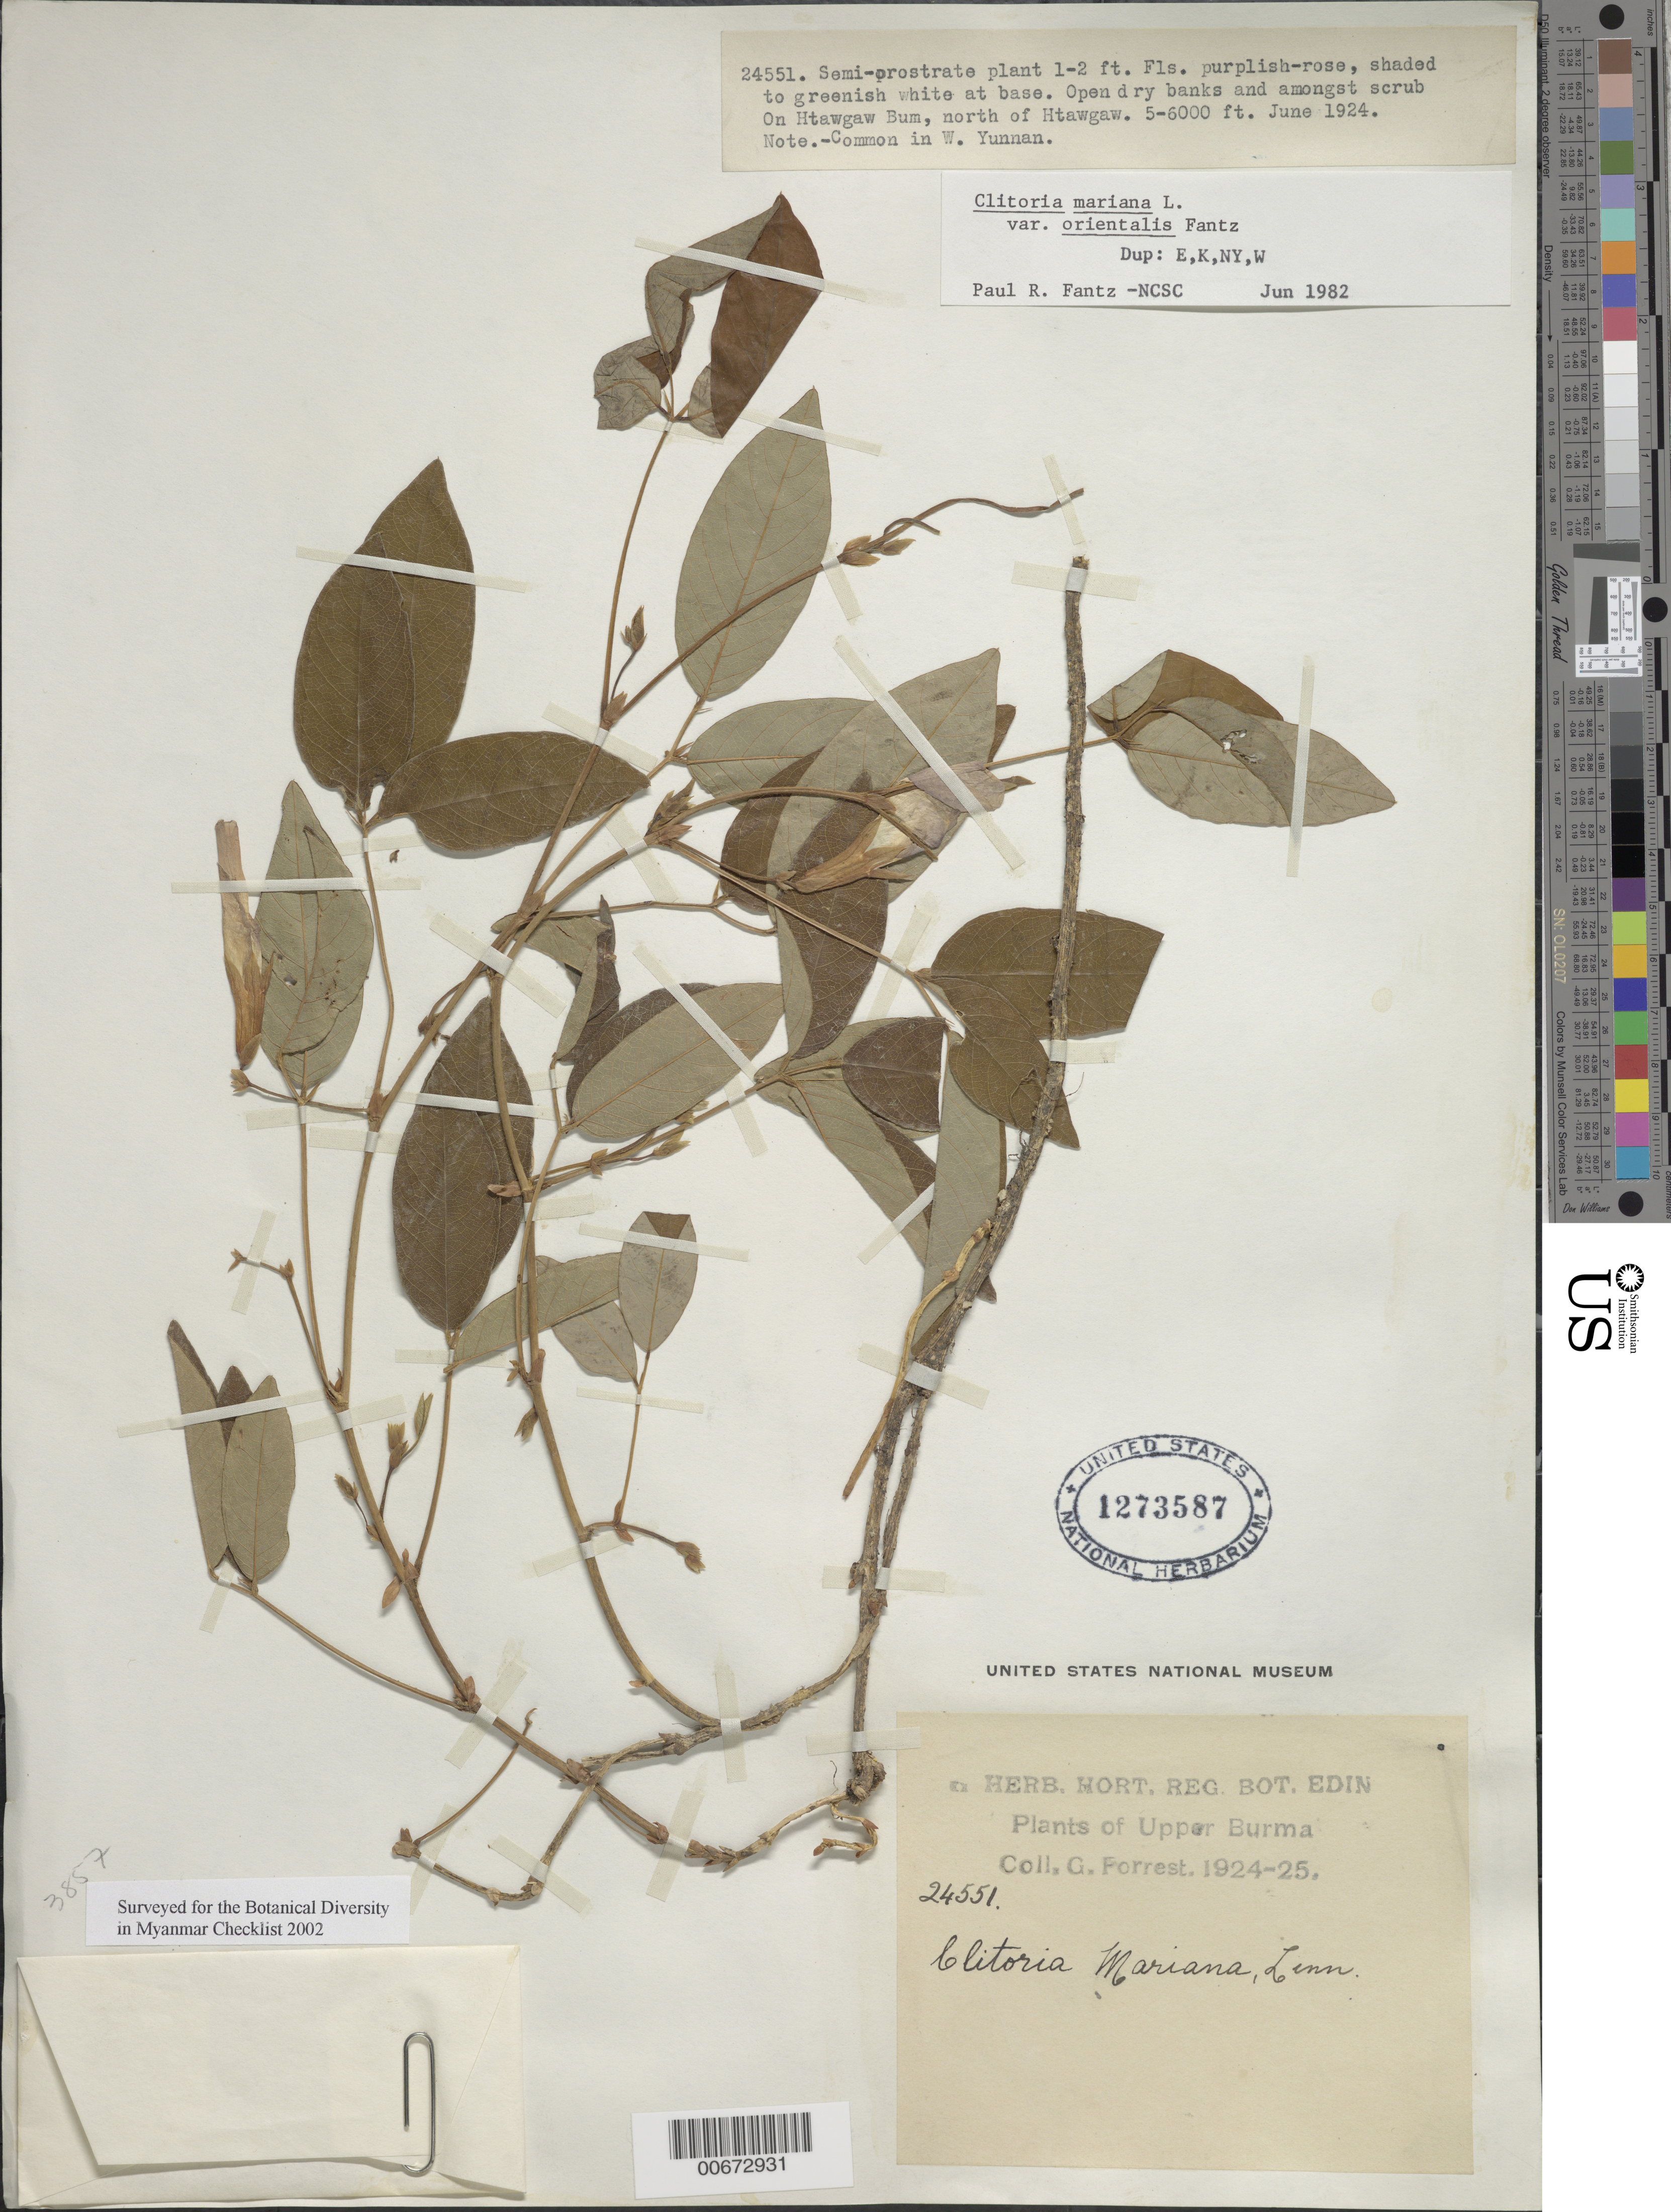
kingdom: Plantae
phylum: Tracheophyta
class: Magnoliopsida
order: Fabales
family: Fabaceae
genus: Clitoria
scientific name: Clitoria mariana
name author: L.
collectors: G. Forrest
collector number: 24551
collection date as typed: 1924 to -- --- 1925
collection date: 1924/1925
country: Myanmar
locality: Upper Burma.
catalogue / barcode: US 1273587